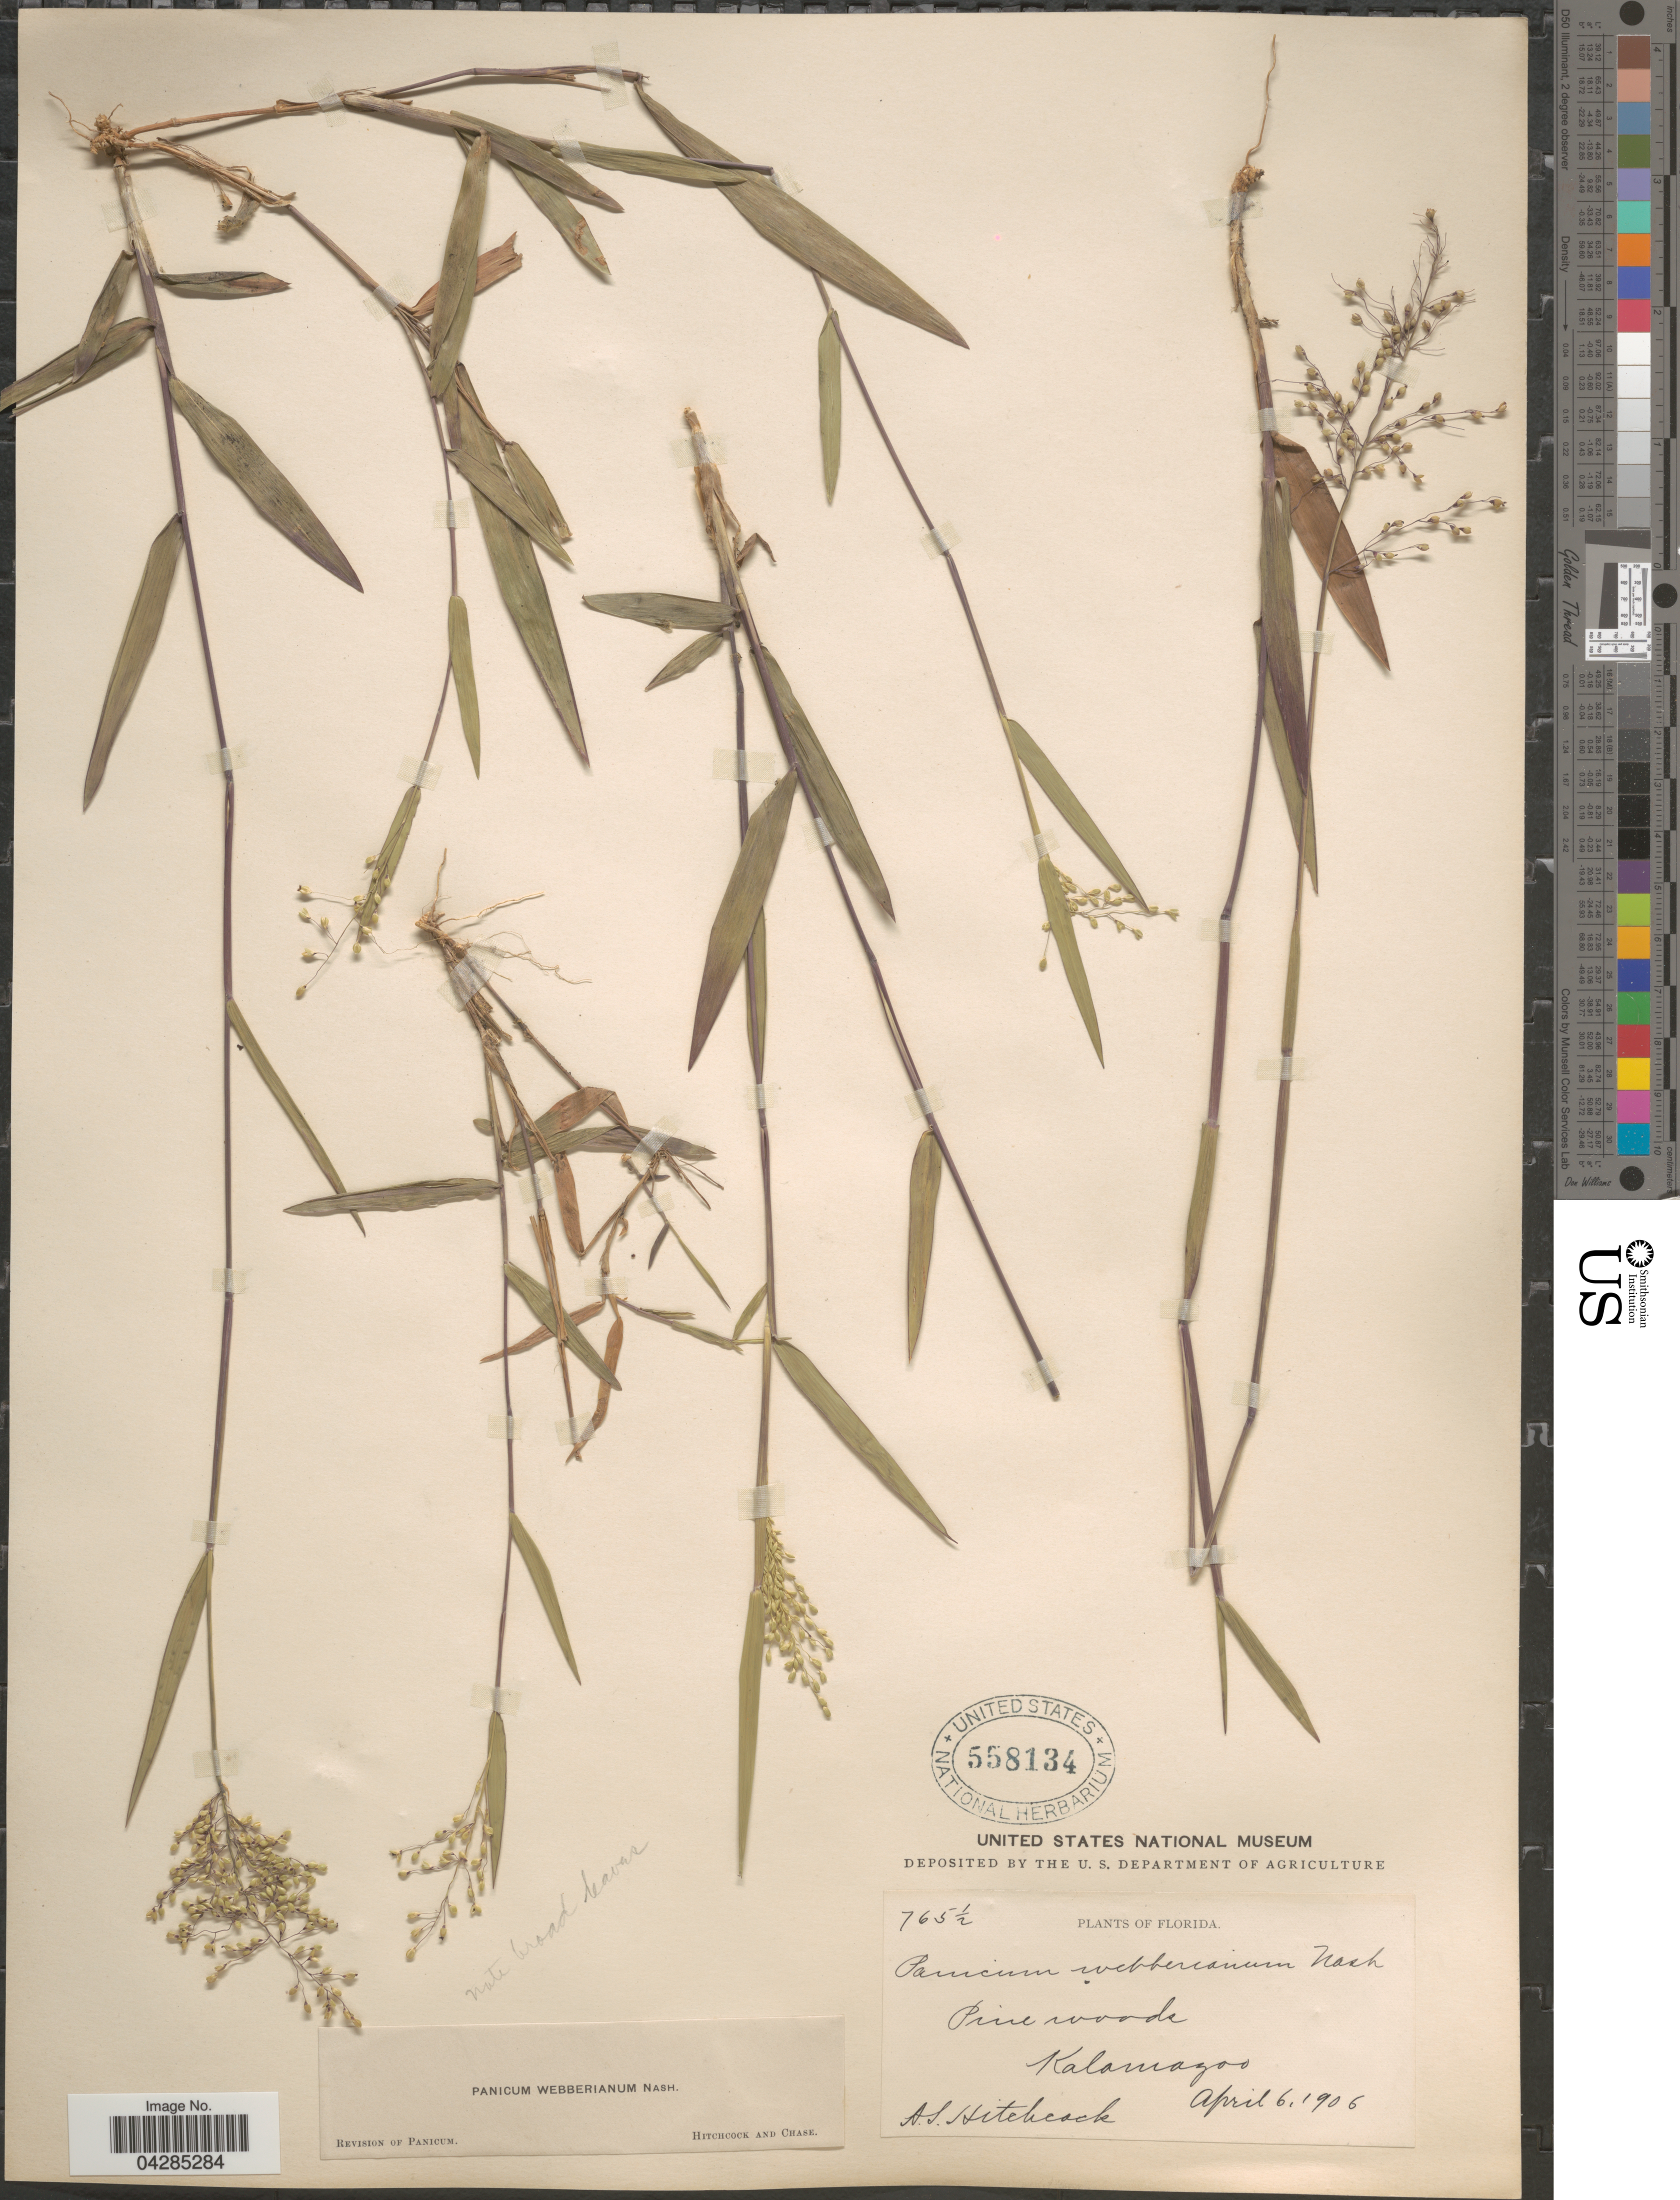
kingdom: Plantae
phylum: Tracheophyta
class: Liliopsida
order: Poales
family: Poaceae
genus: Dichanthelium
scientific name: Dichanthelium portoricense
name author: (Desv. ex Ham.) B.F. Hansen & Wunderlin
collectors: A. S. Hitchcock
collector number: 765½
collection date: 1906-04-06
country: United States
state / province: Florida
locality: Pine woods. Kalamazoo.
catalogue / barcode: US 558134